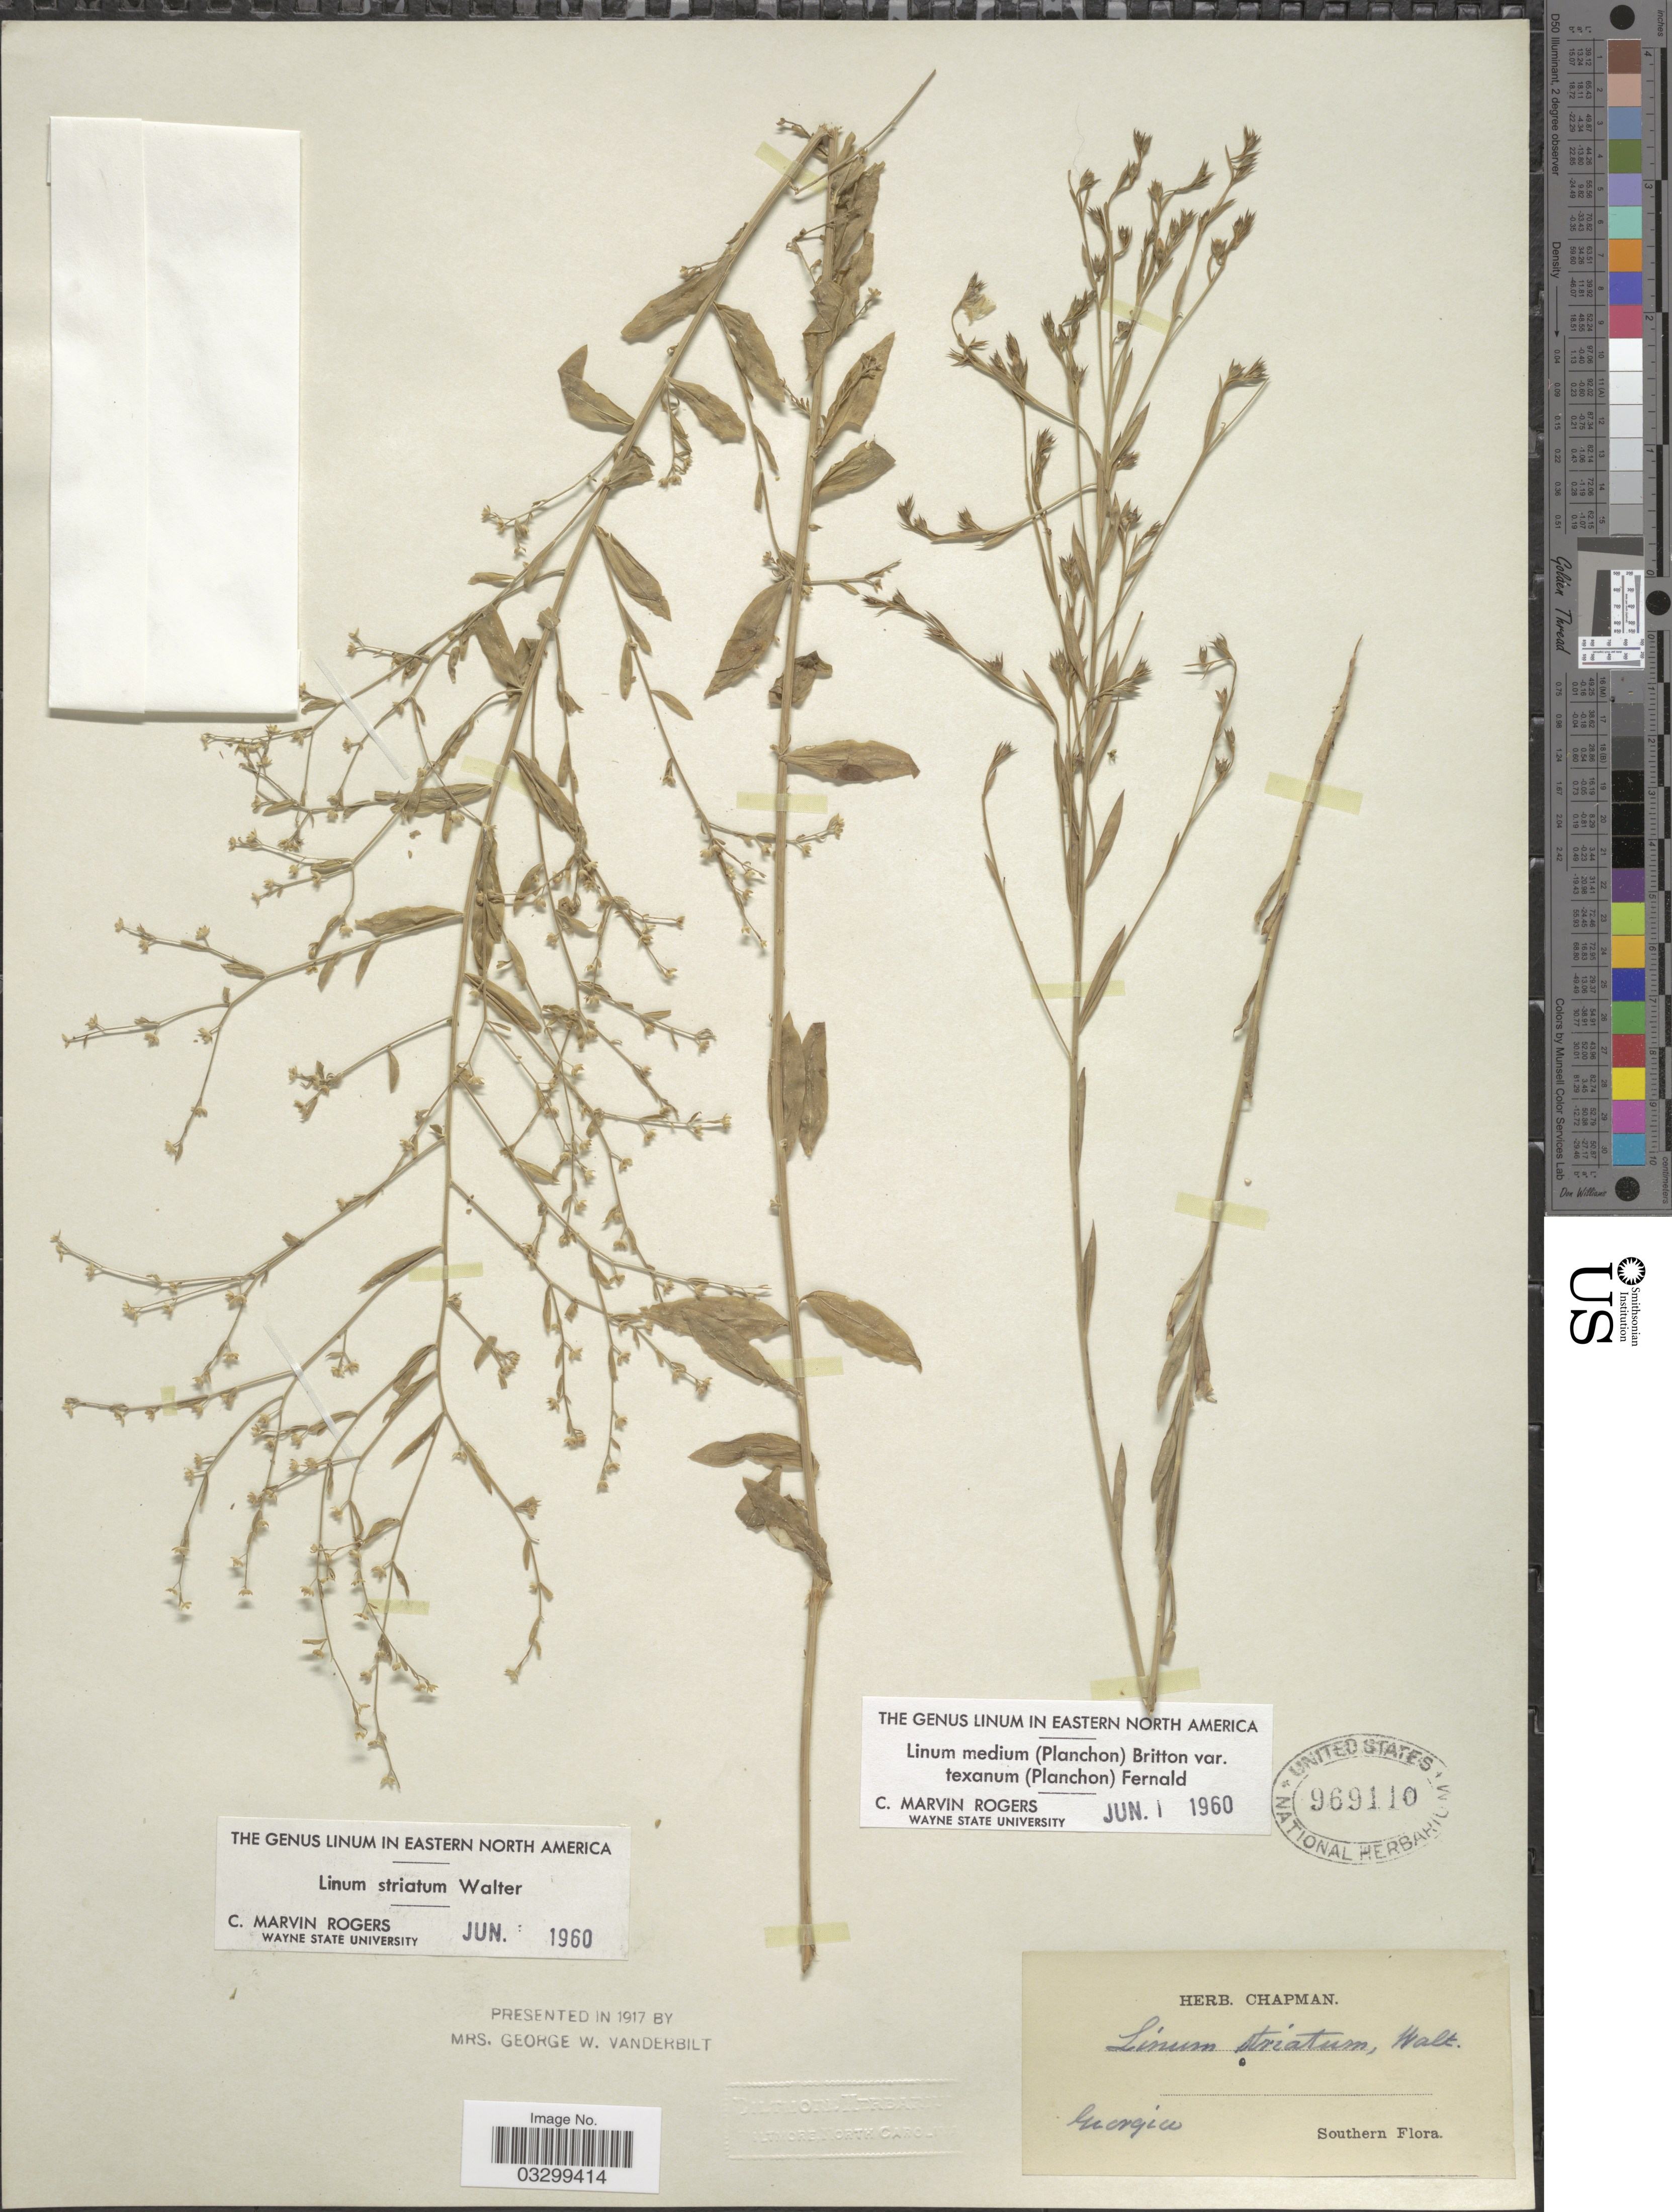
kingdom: Plantae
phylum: Tracheophyta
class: Magnoliopsida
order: Malpighiales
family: Linaceae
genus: Linum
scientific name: Linum striatum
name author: Walter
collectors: ex herb. Chapman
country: United States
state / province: Georgia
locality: Southern.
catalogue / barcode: US 969110